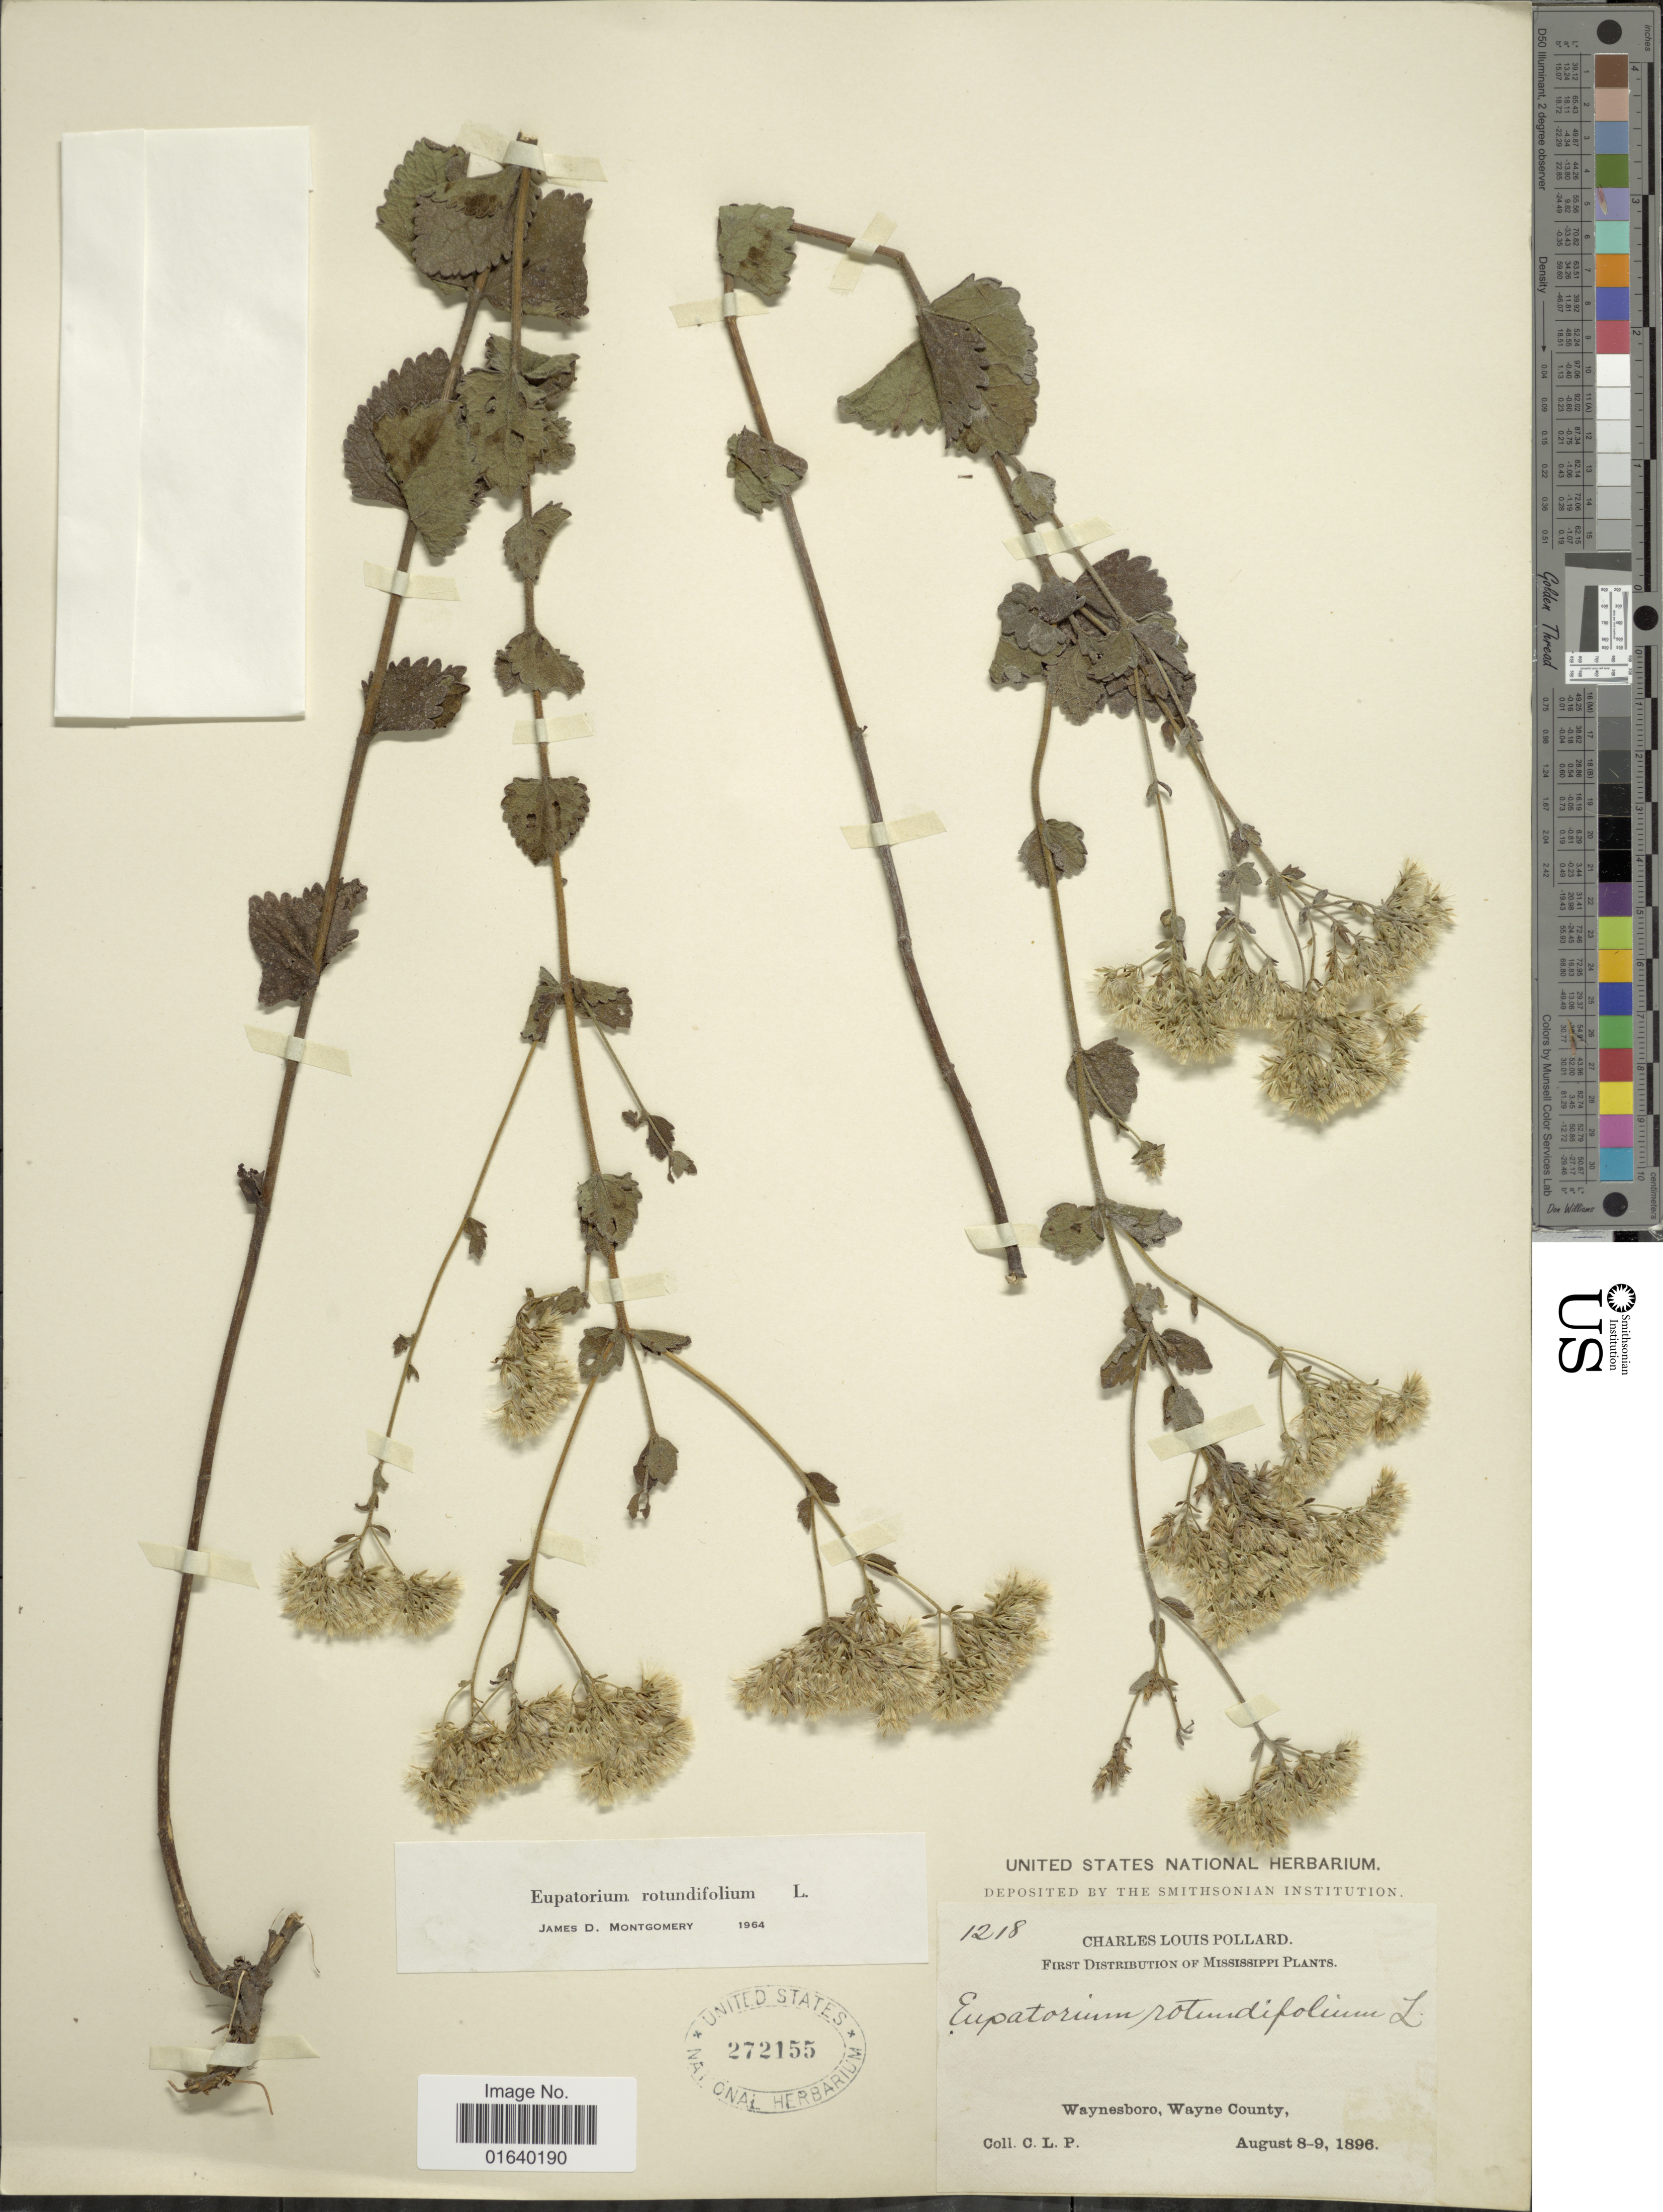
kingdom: Plantae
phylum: Tracheophyta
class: Magnoliopsida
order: Asterales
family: Asteraceae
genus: Eupatorium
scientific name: Eupatorium rotundifolium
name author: L.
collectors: C. L. Pollard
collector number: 1218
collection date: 1896-08-08/1896-08-09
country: United States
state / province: Mississippi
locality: Waynesboro, Wayne County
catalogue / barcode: US 272155